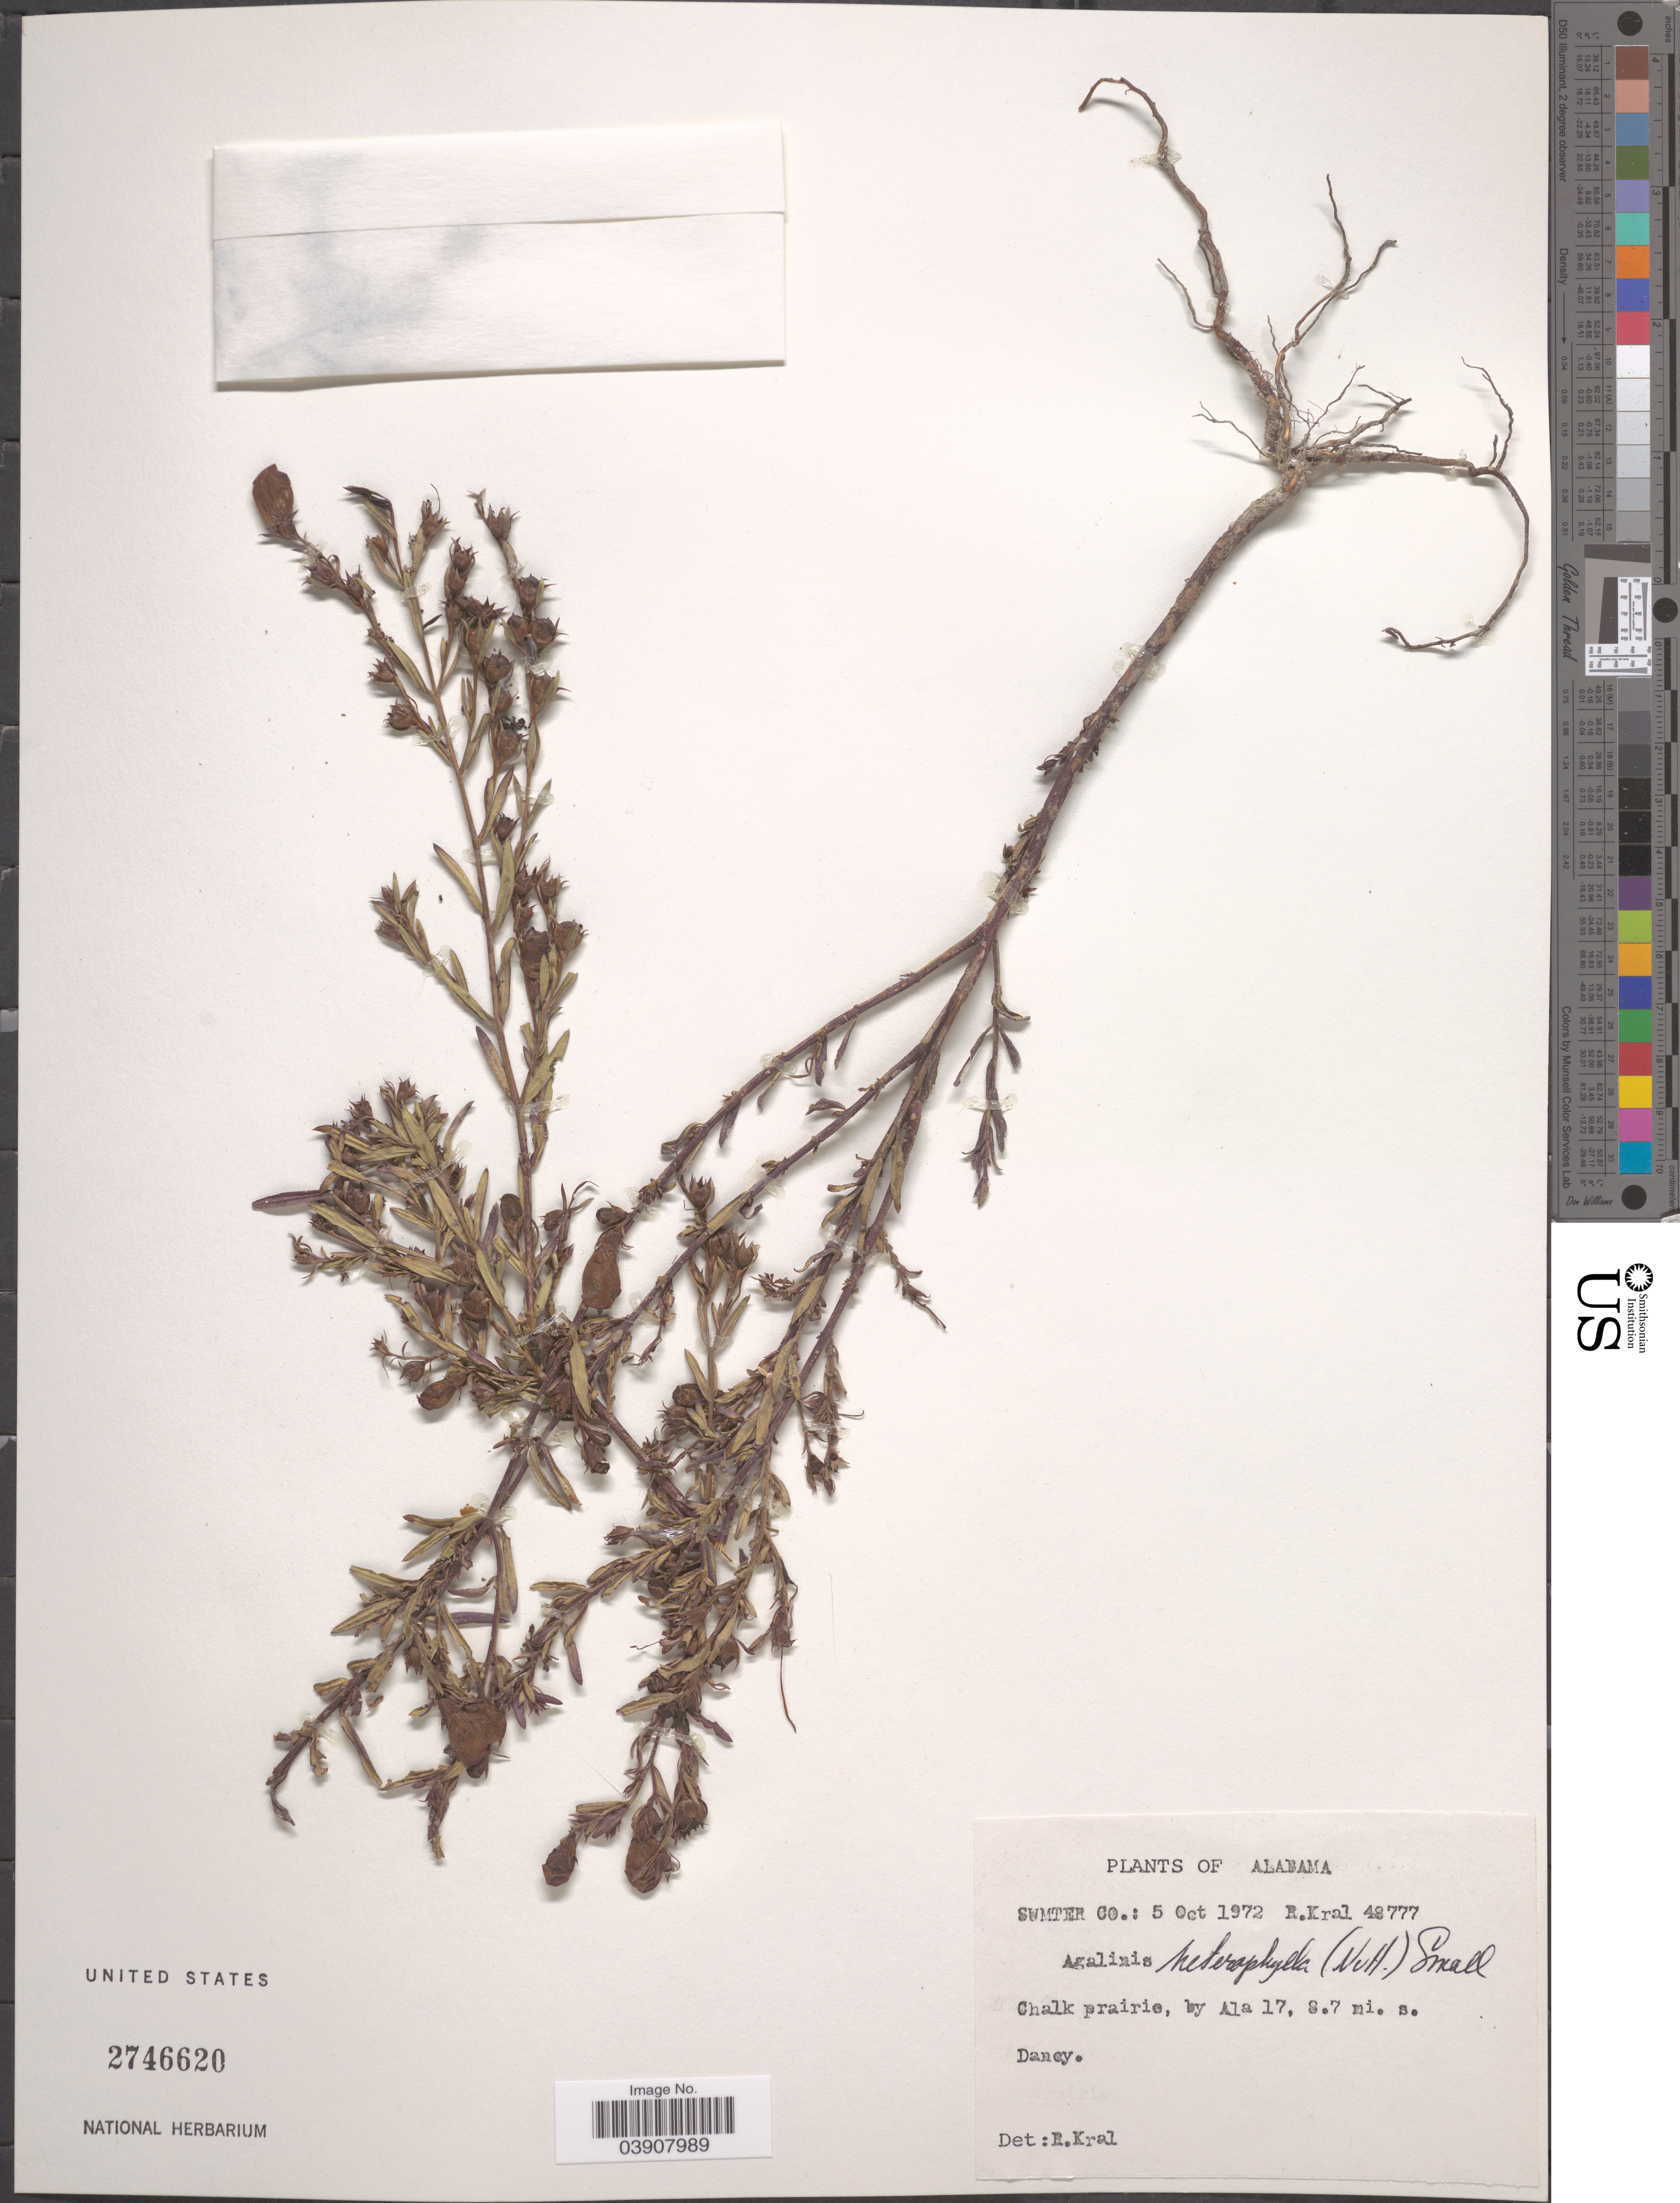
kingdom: Plantae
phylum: Tracheophyta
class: Magnoliopsida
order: Lamiales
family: Orobanchaceae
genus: Agalinis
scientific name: Agalinis heterophylla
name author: (Nutt.) Small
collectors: R. Kral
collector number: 48777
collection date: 1972-10-05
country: United States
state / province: Alabama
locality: Sumter Co. Chalk prairie, by Ala 17, 8.7 mi. s. Dancy.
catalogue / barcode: US 2746620